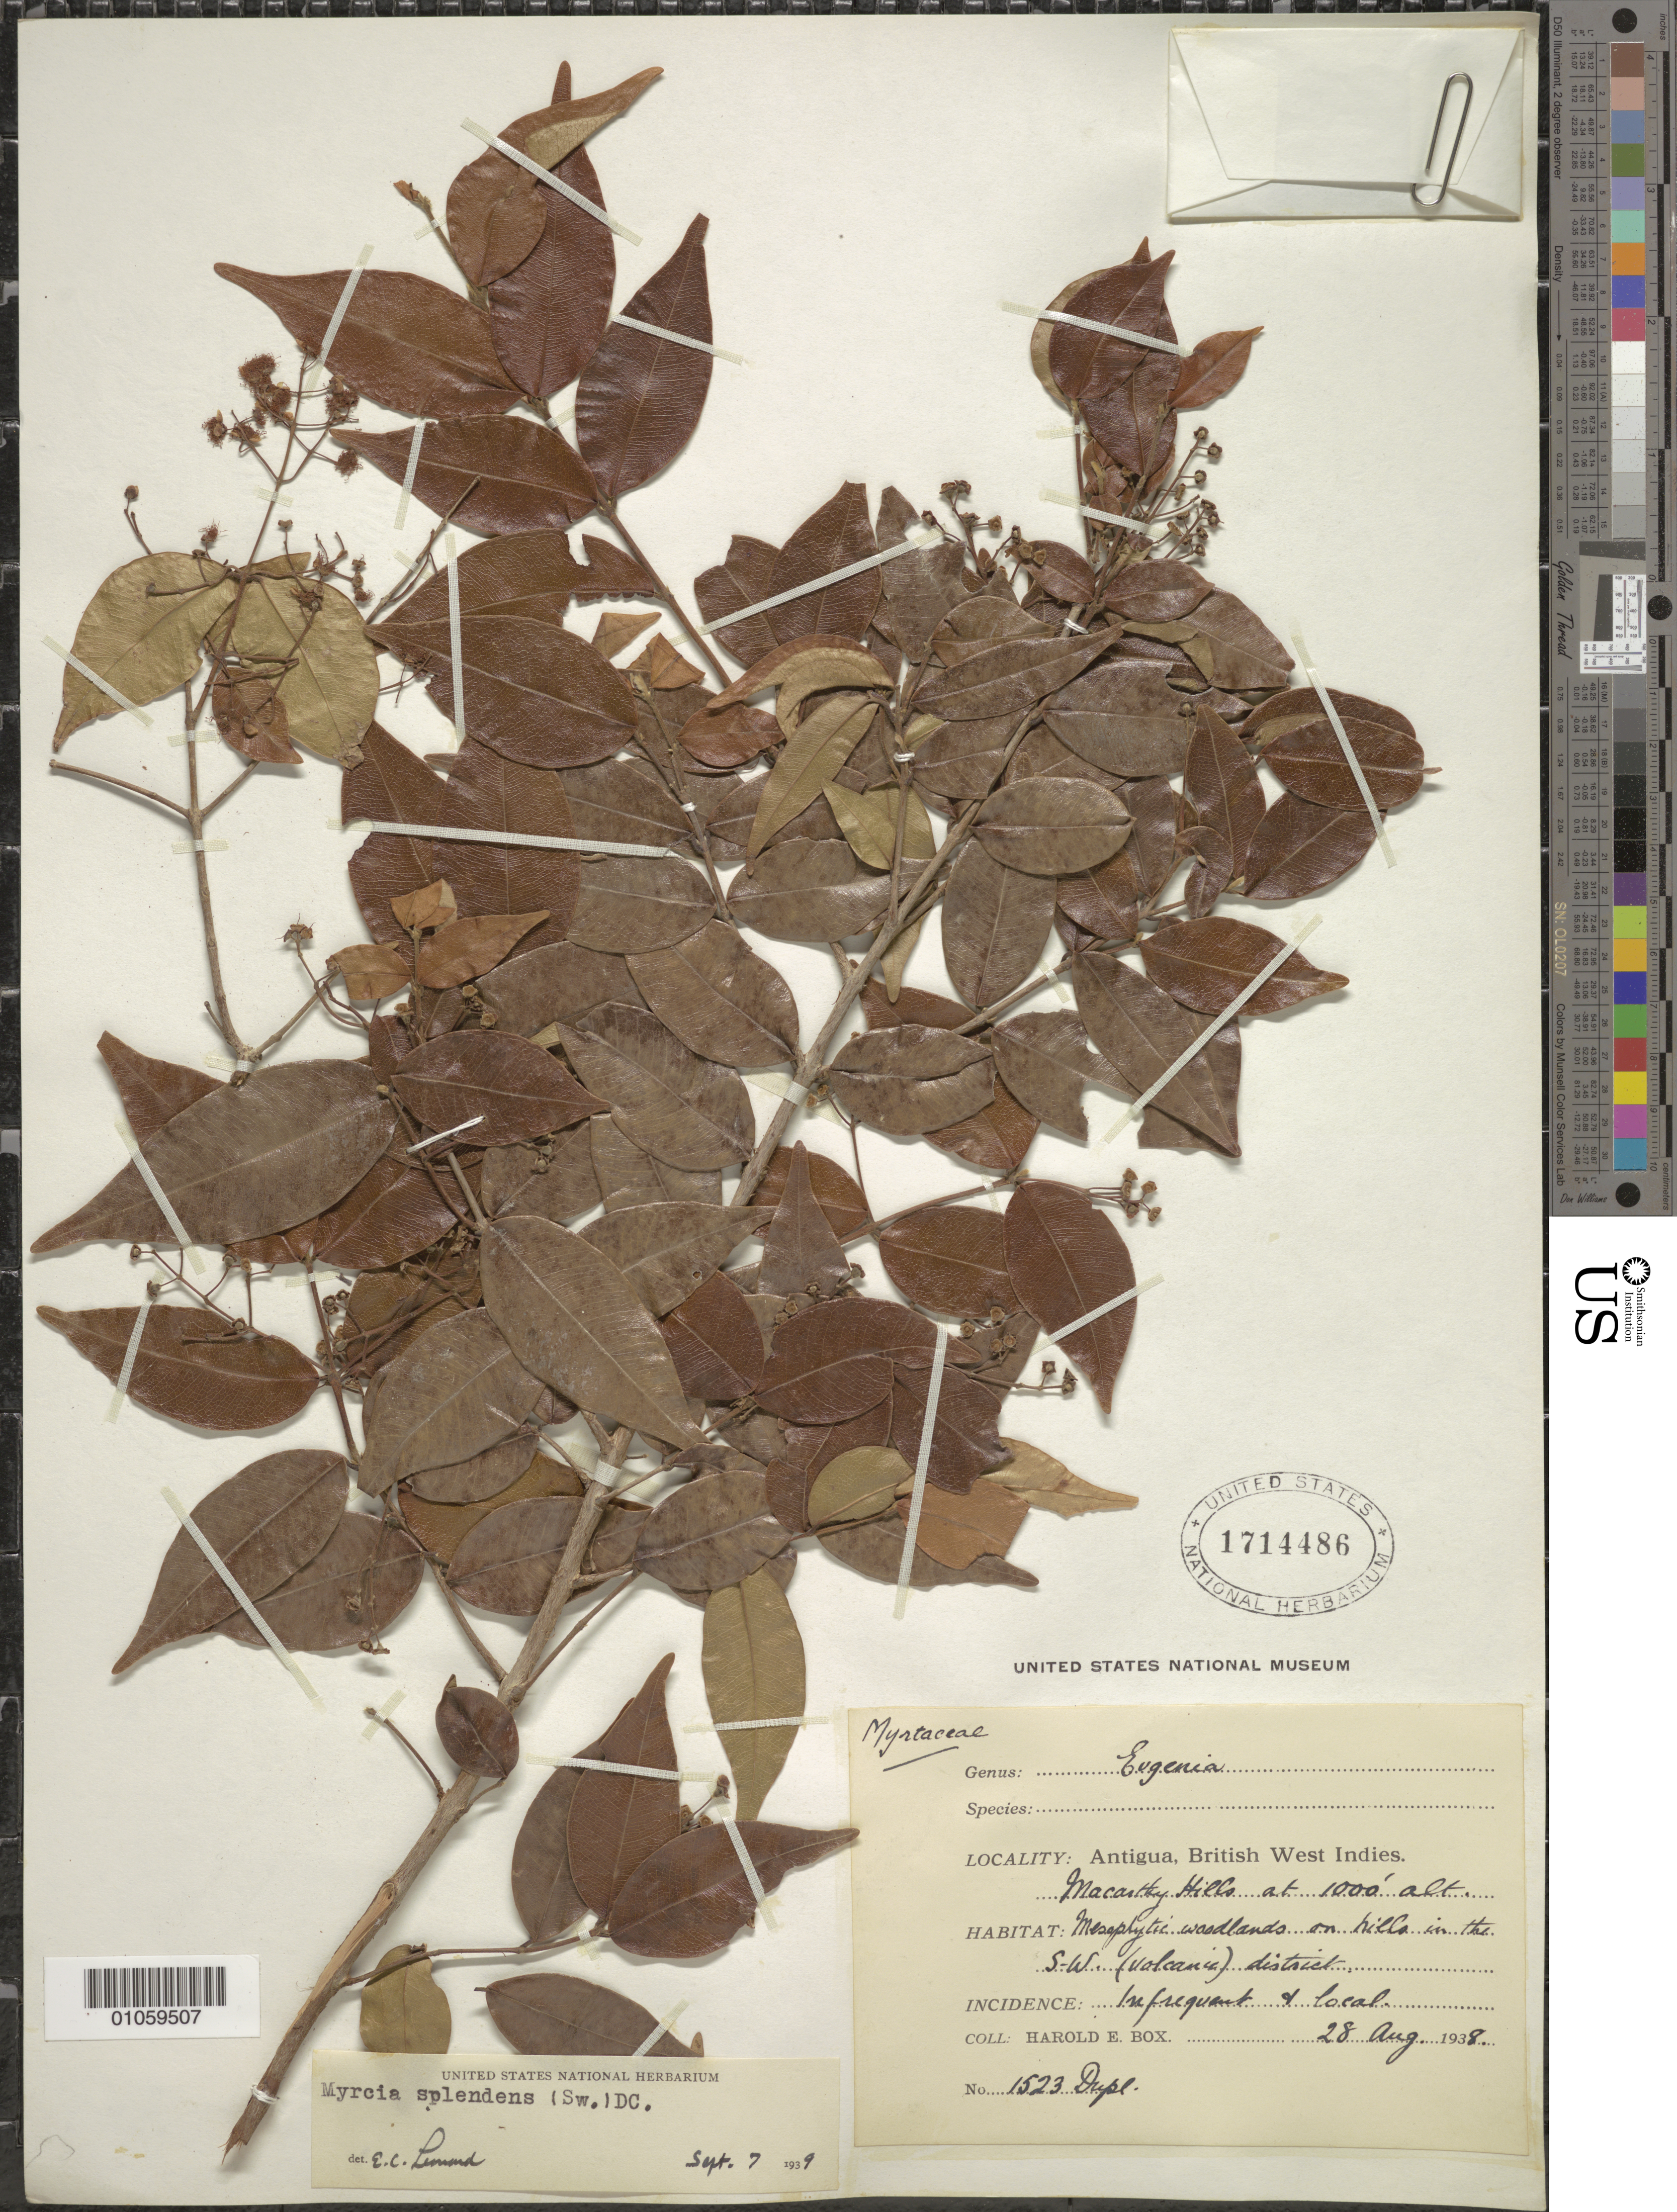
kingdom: Plantae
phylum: Tracheophyta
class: Magnoliopsida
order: Myrtales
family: Myrtaceae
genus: Myrcia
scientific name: Myrcia splendens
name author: (Sw.) DC.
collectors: H. E. Box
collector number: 1523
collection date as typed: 28 Aug 1938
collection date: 1938-08-28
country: Antigua and Barbuda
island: Antigua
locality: Macarthy Hills; in S-W. (volcanic) district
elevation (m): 305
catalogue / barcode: US 1714486